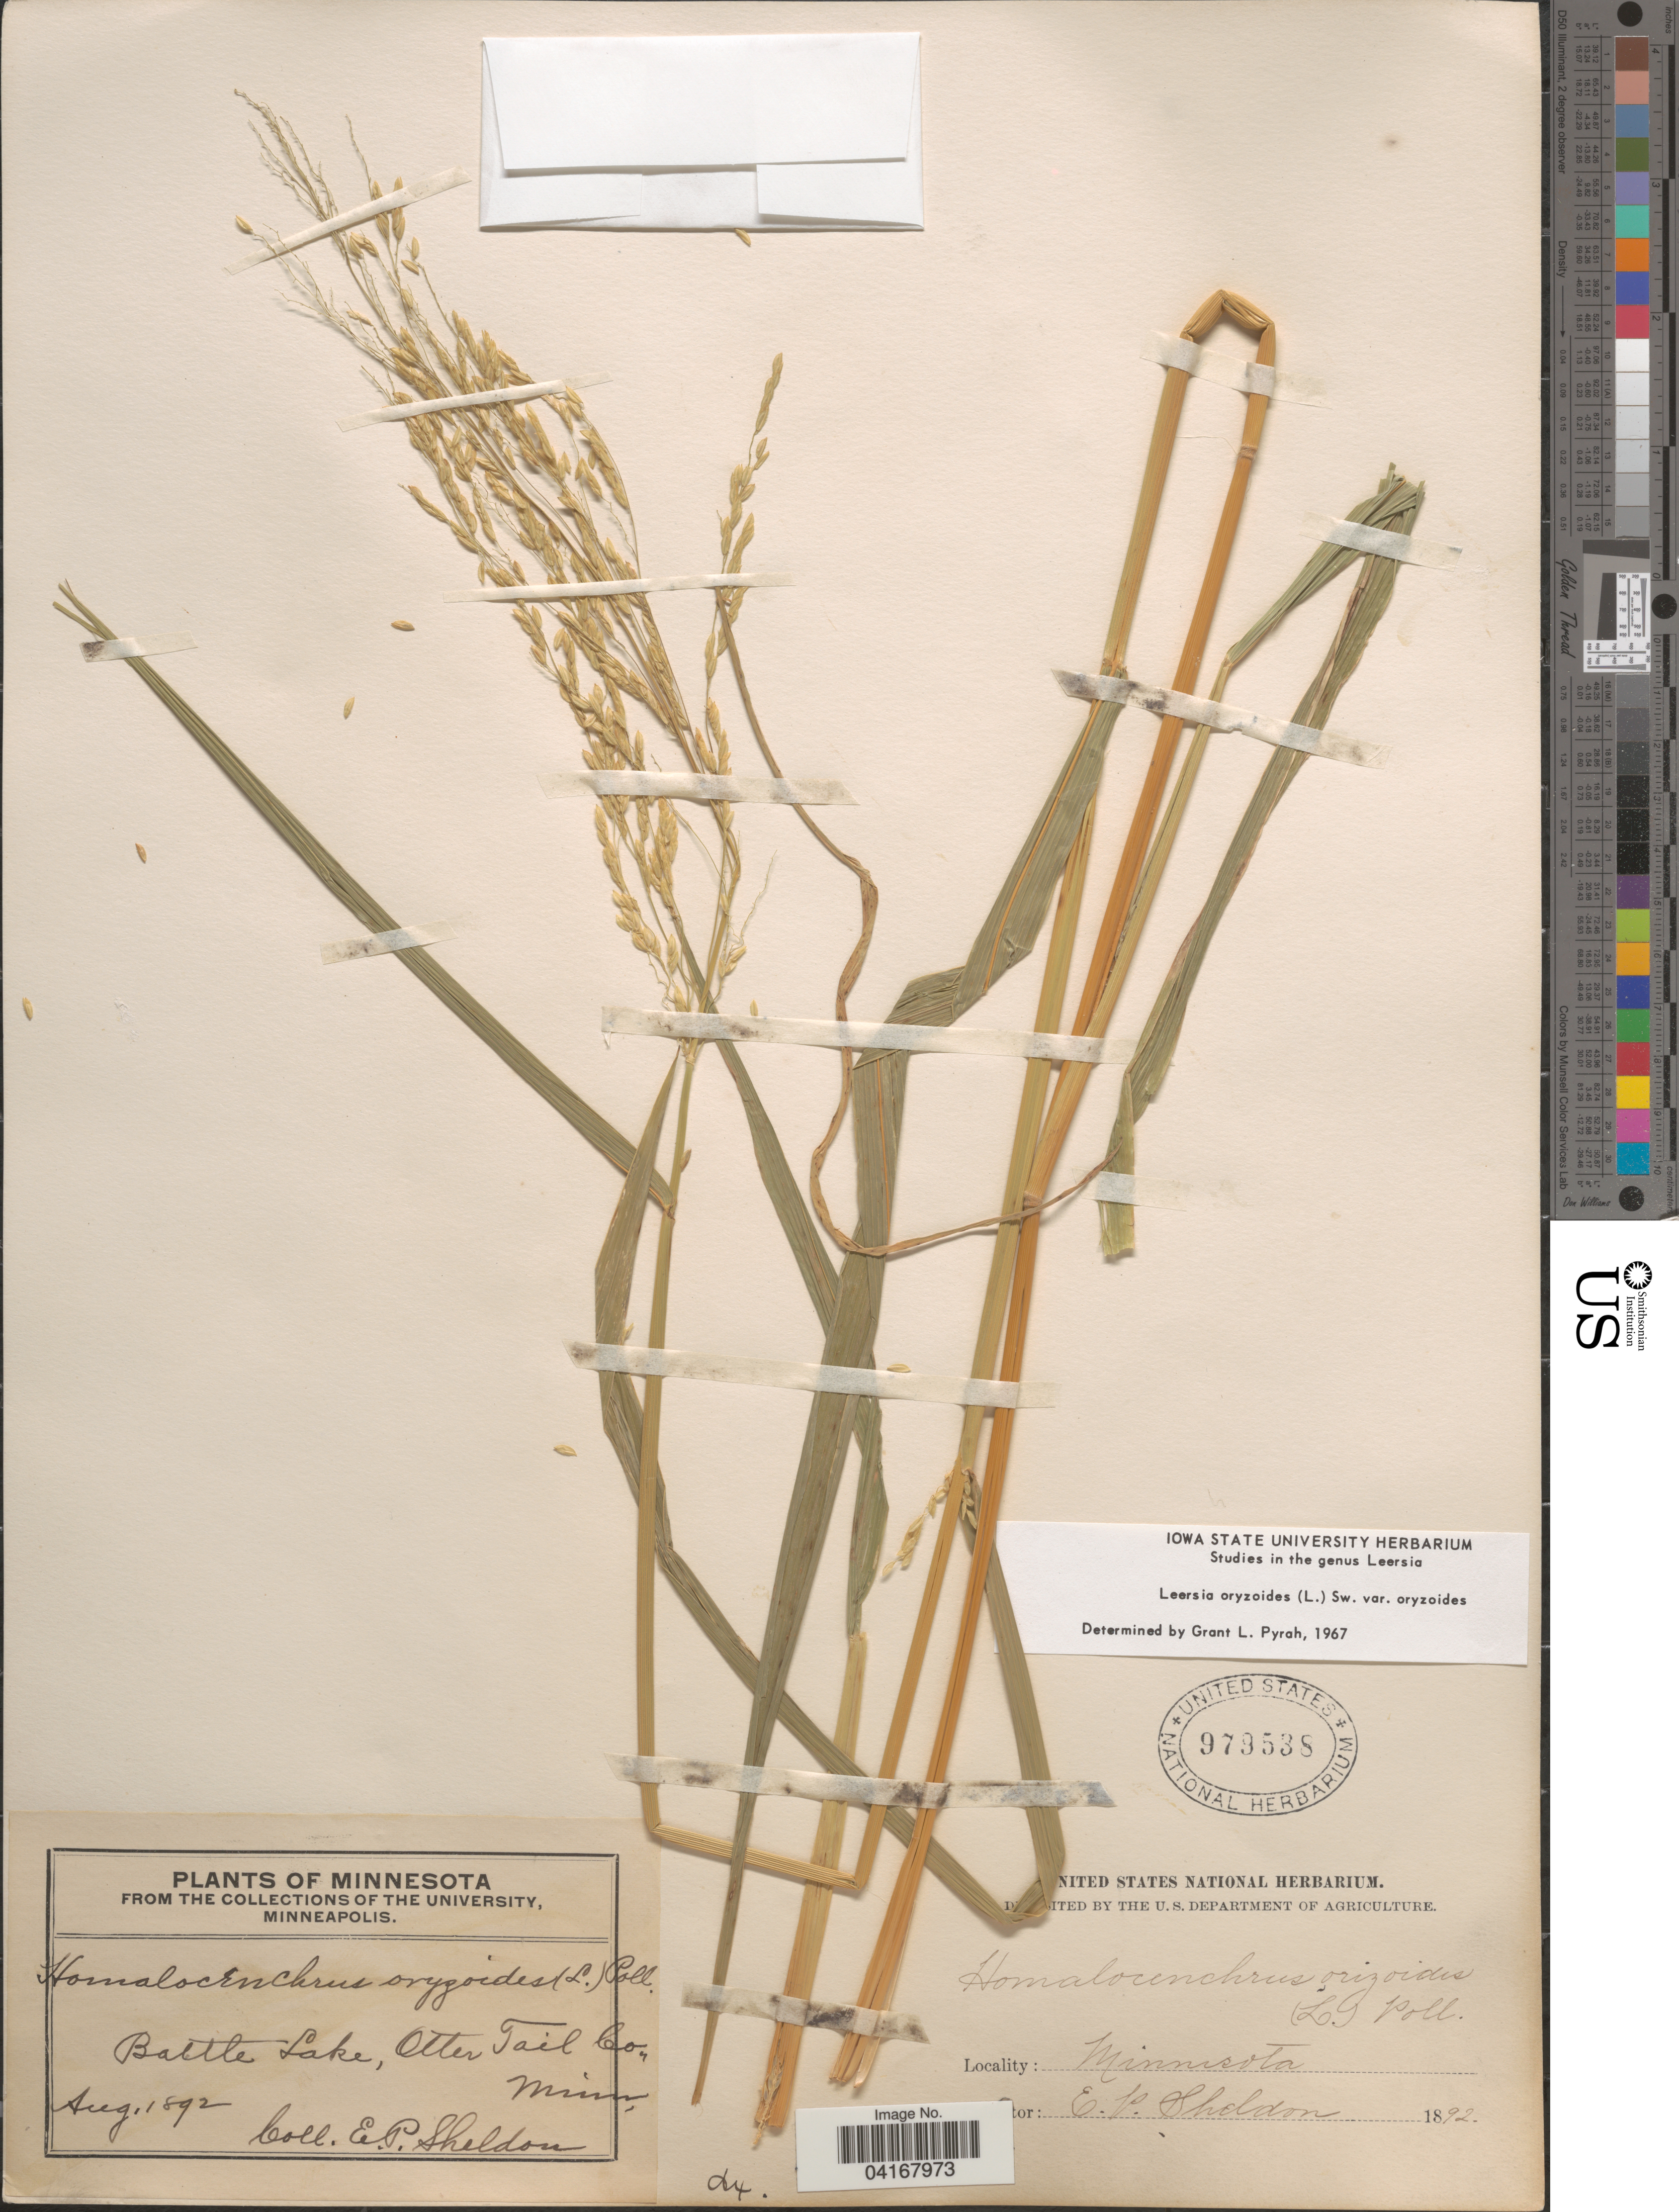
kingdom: Plantae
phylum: Tracheophyta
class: Liliopsida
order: Poales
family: Poaceae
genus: Leersia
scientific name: Leersia oryzoides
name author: (L.) Sw.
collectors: E. P. Sheldon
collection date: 1892-08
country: United States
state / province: Minnesota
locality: Battle Lake, Otter Tail Co.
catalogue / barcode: US 979538